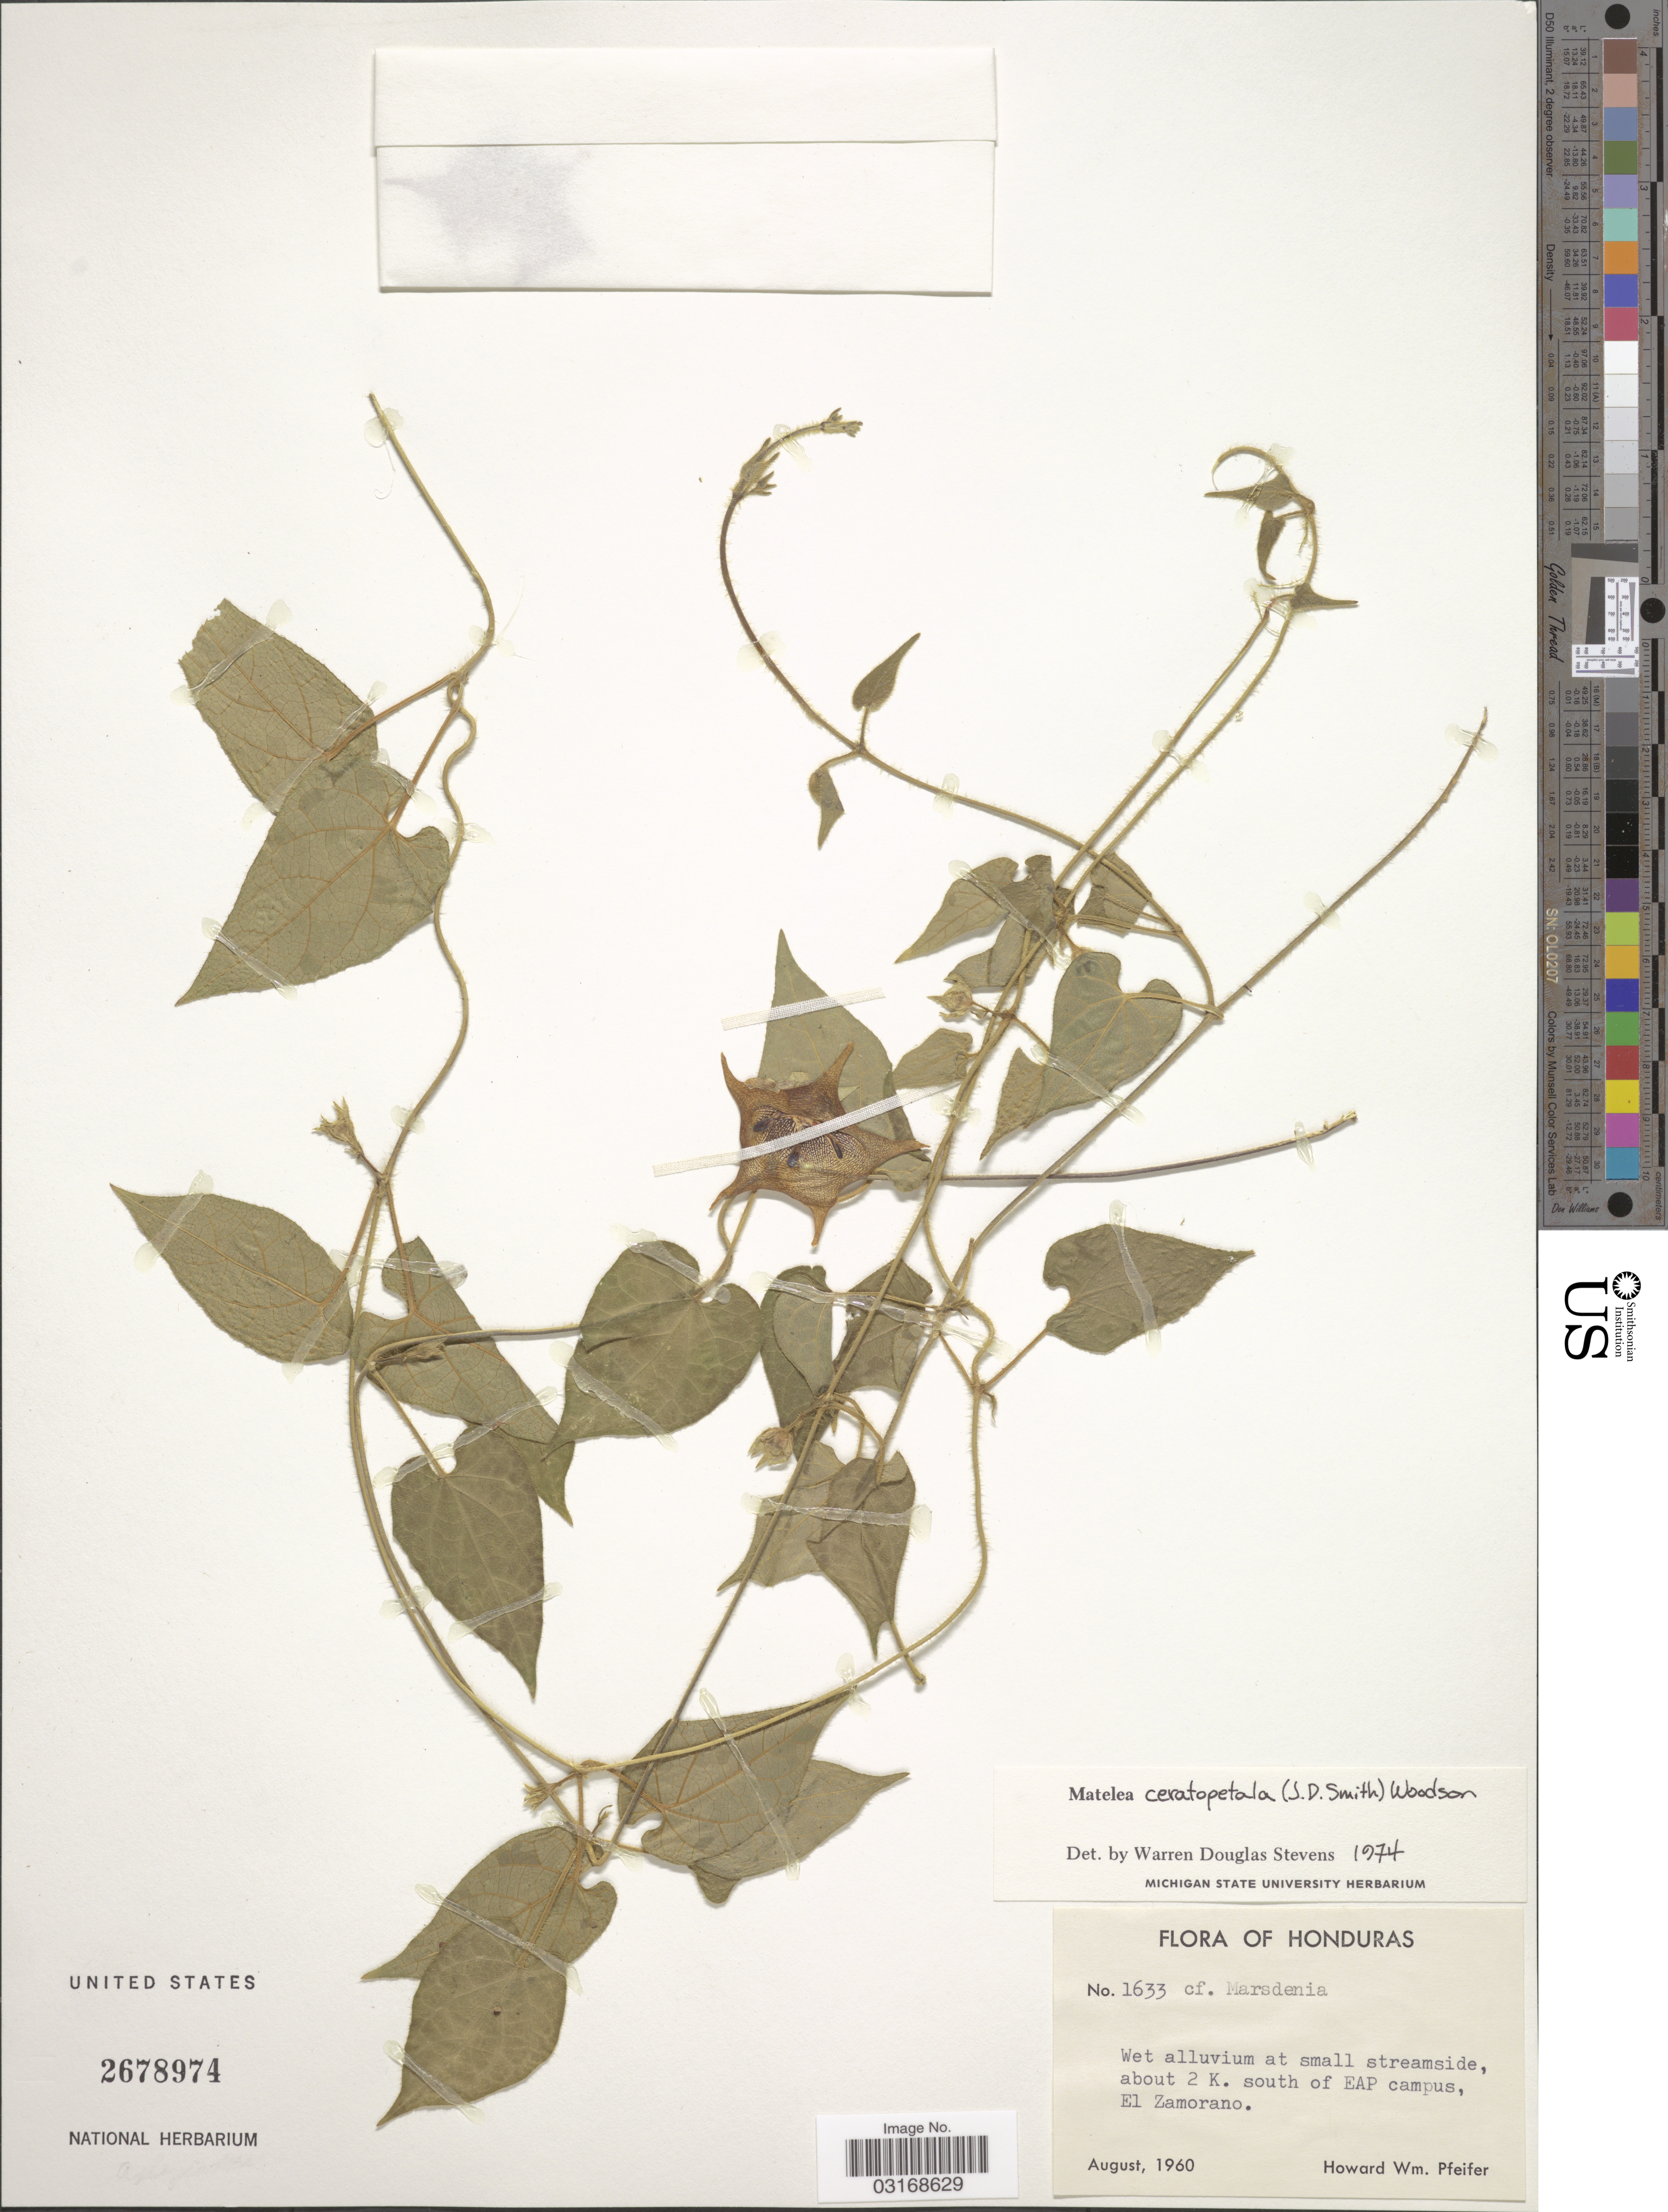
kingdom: Plantae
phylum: Tracheophyta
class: Magnoliopsida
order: Gentianales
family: Apocynaceae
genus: Matelea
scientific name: Matelea ceratopetala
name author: (Donn. Sm.) Woodson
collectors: H. W. Pfeifer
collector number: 1633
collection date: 1960-08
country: Honduras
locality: About 2 K. south of EAP campus, El Zamorano.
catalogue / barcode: US 2678974